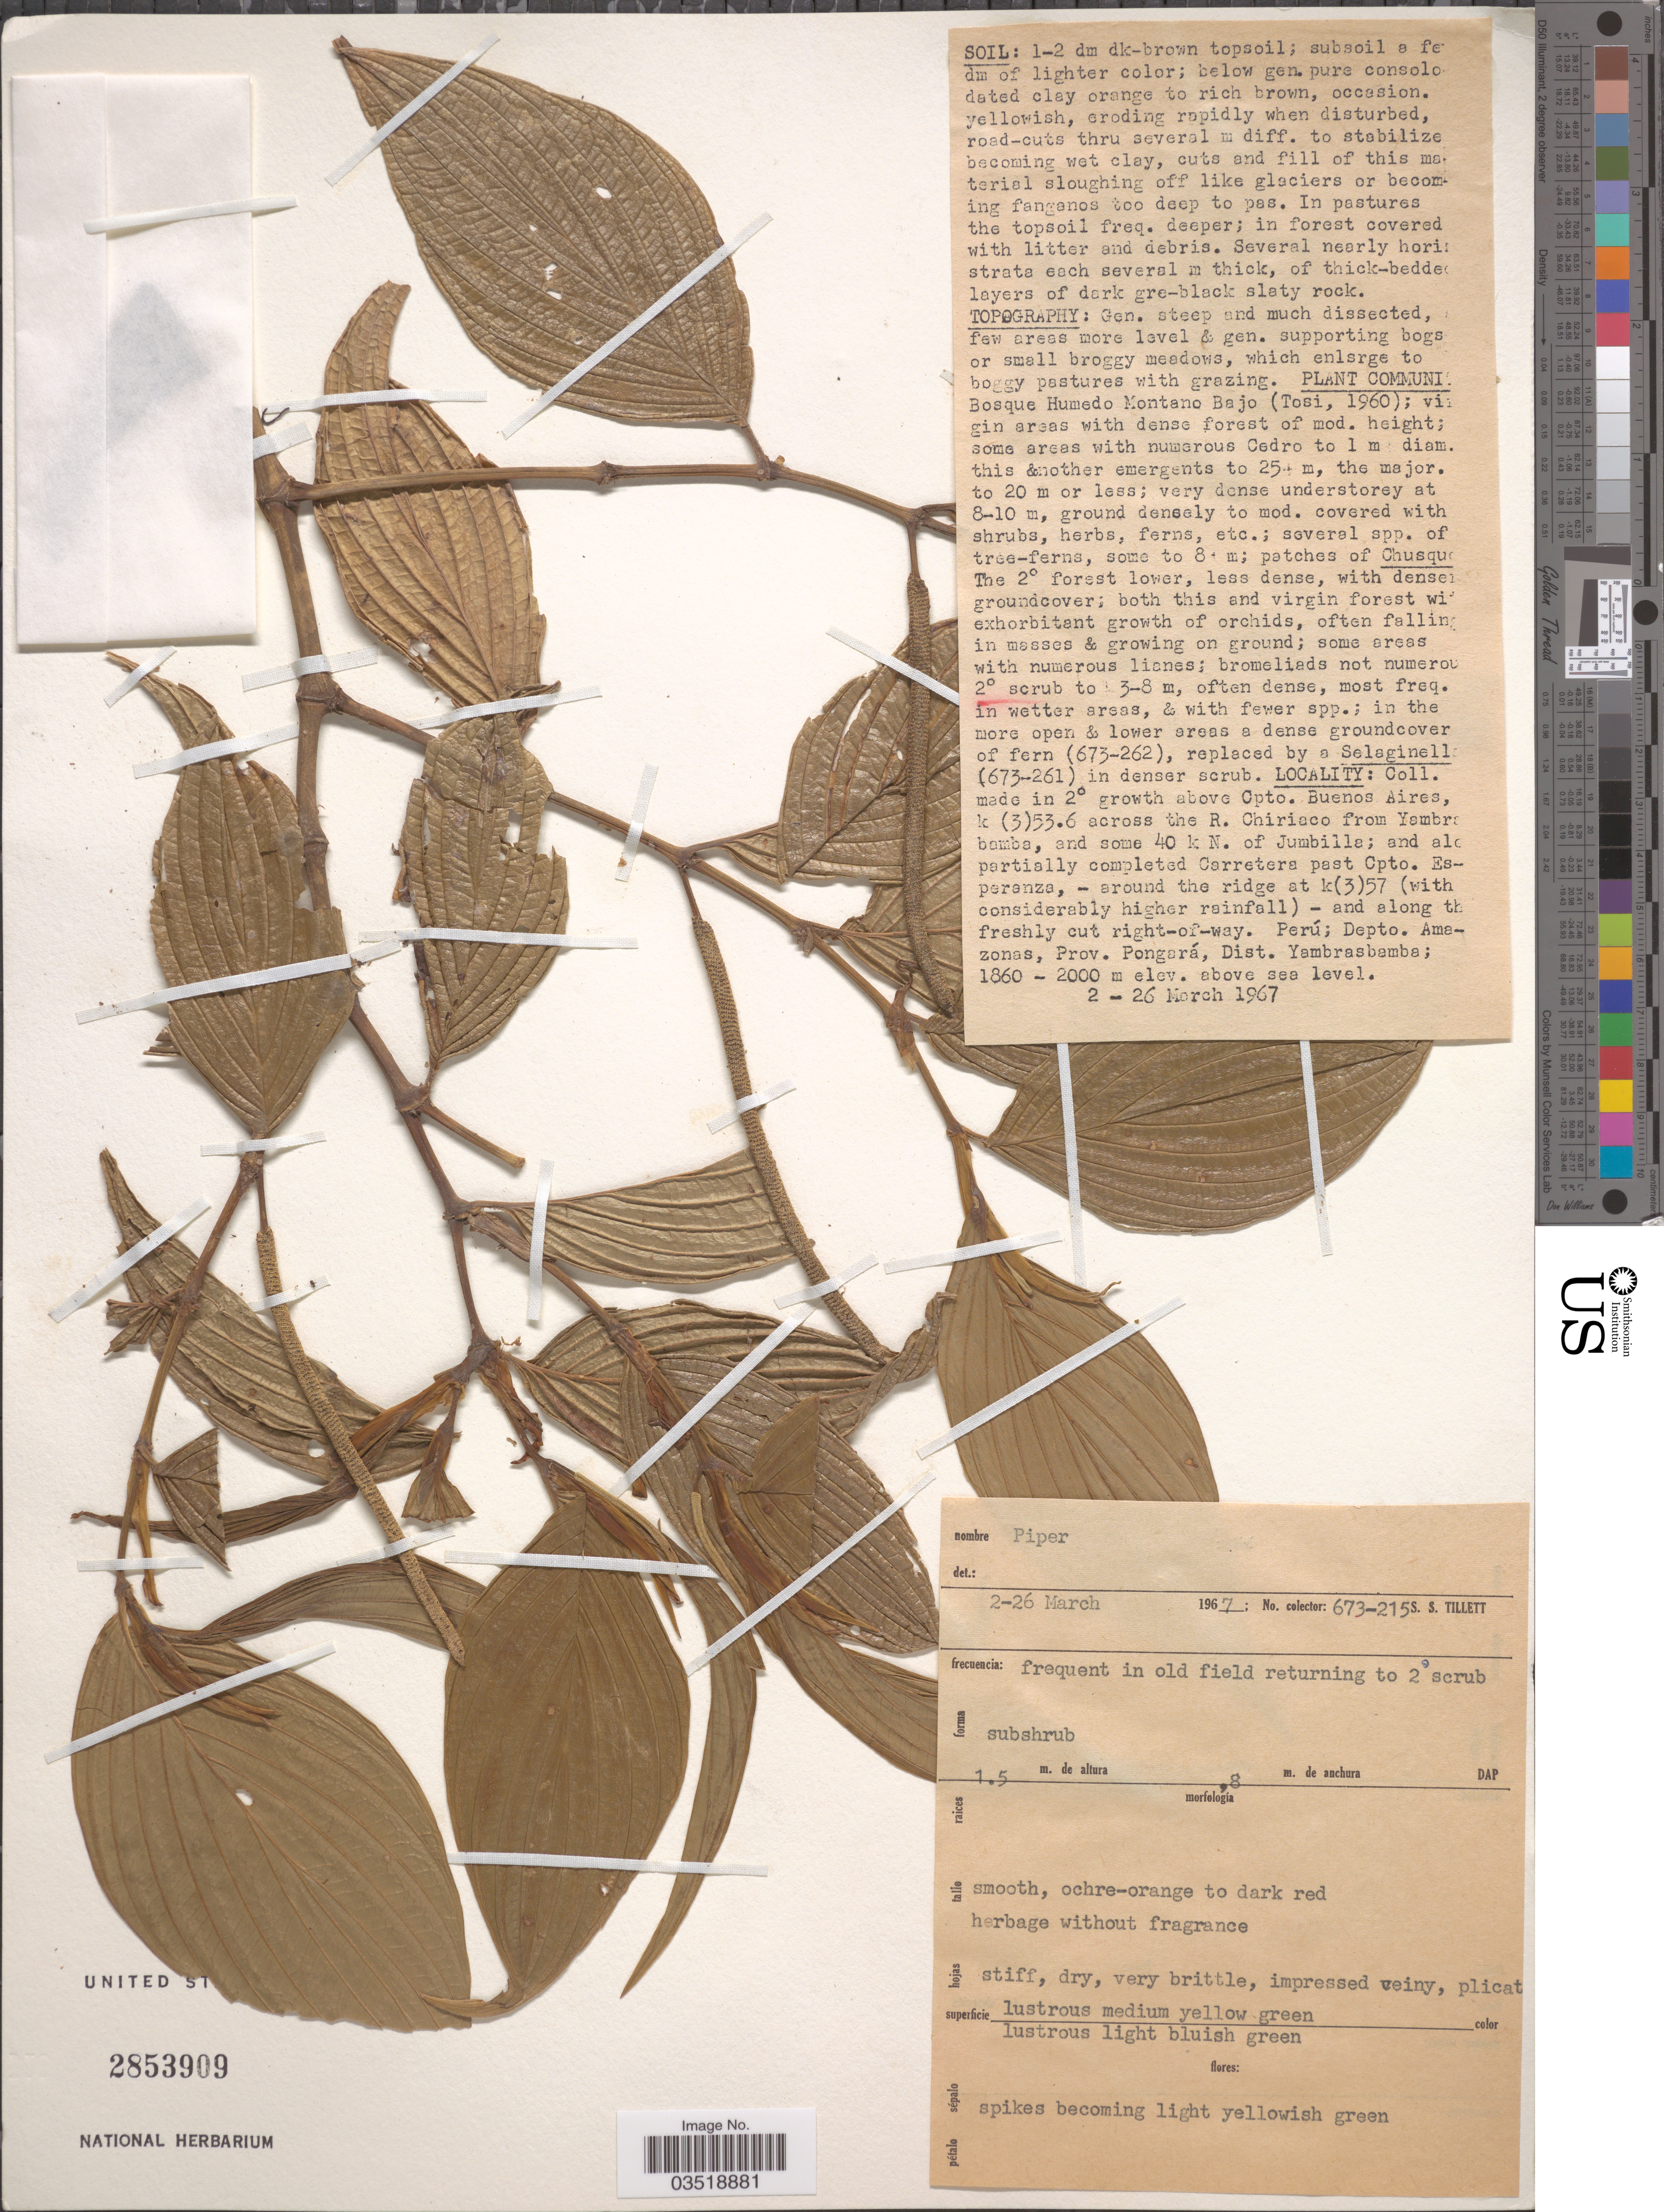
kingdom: Plantae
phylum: Tracheophyta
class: Magnoliopsida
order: Piperales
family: Piperaceae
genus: Piper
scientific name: Piper sp.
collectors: S. S. Tillett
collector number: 673-215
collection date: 1967-03-02/1967-03-26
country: Peru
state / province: Amazonas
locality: Above Cpto. Buenos Aires, k (3)53.6 across the R. Chiriaco from Yambrasbamba, and some 40 k N. of Jumbilla; and along partially completed Carretera past Cpto. Esperanza, - around the ridge at k(3)57 (with considerably higher rainfall) - and along the freshly cut righ-of-way. Dept. Amazonas, Prov. Pongará, Dist. Yambrasbamba.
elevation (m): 1860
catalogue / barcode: US 2853909